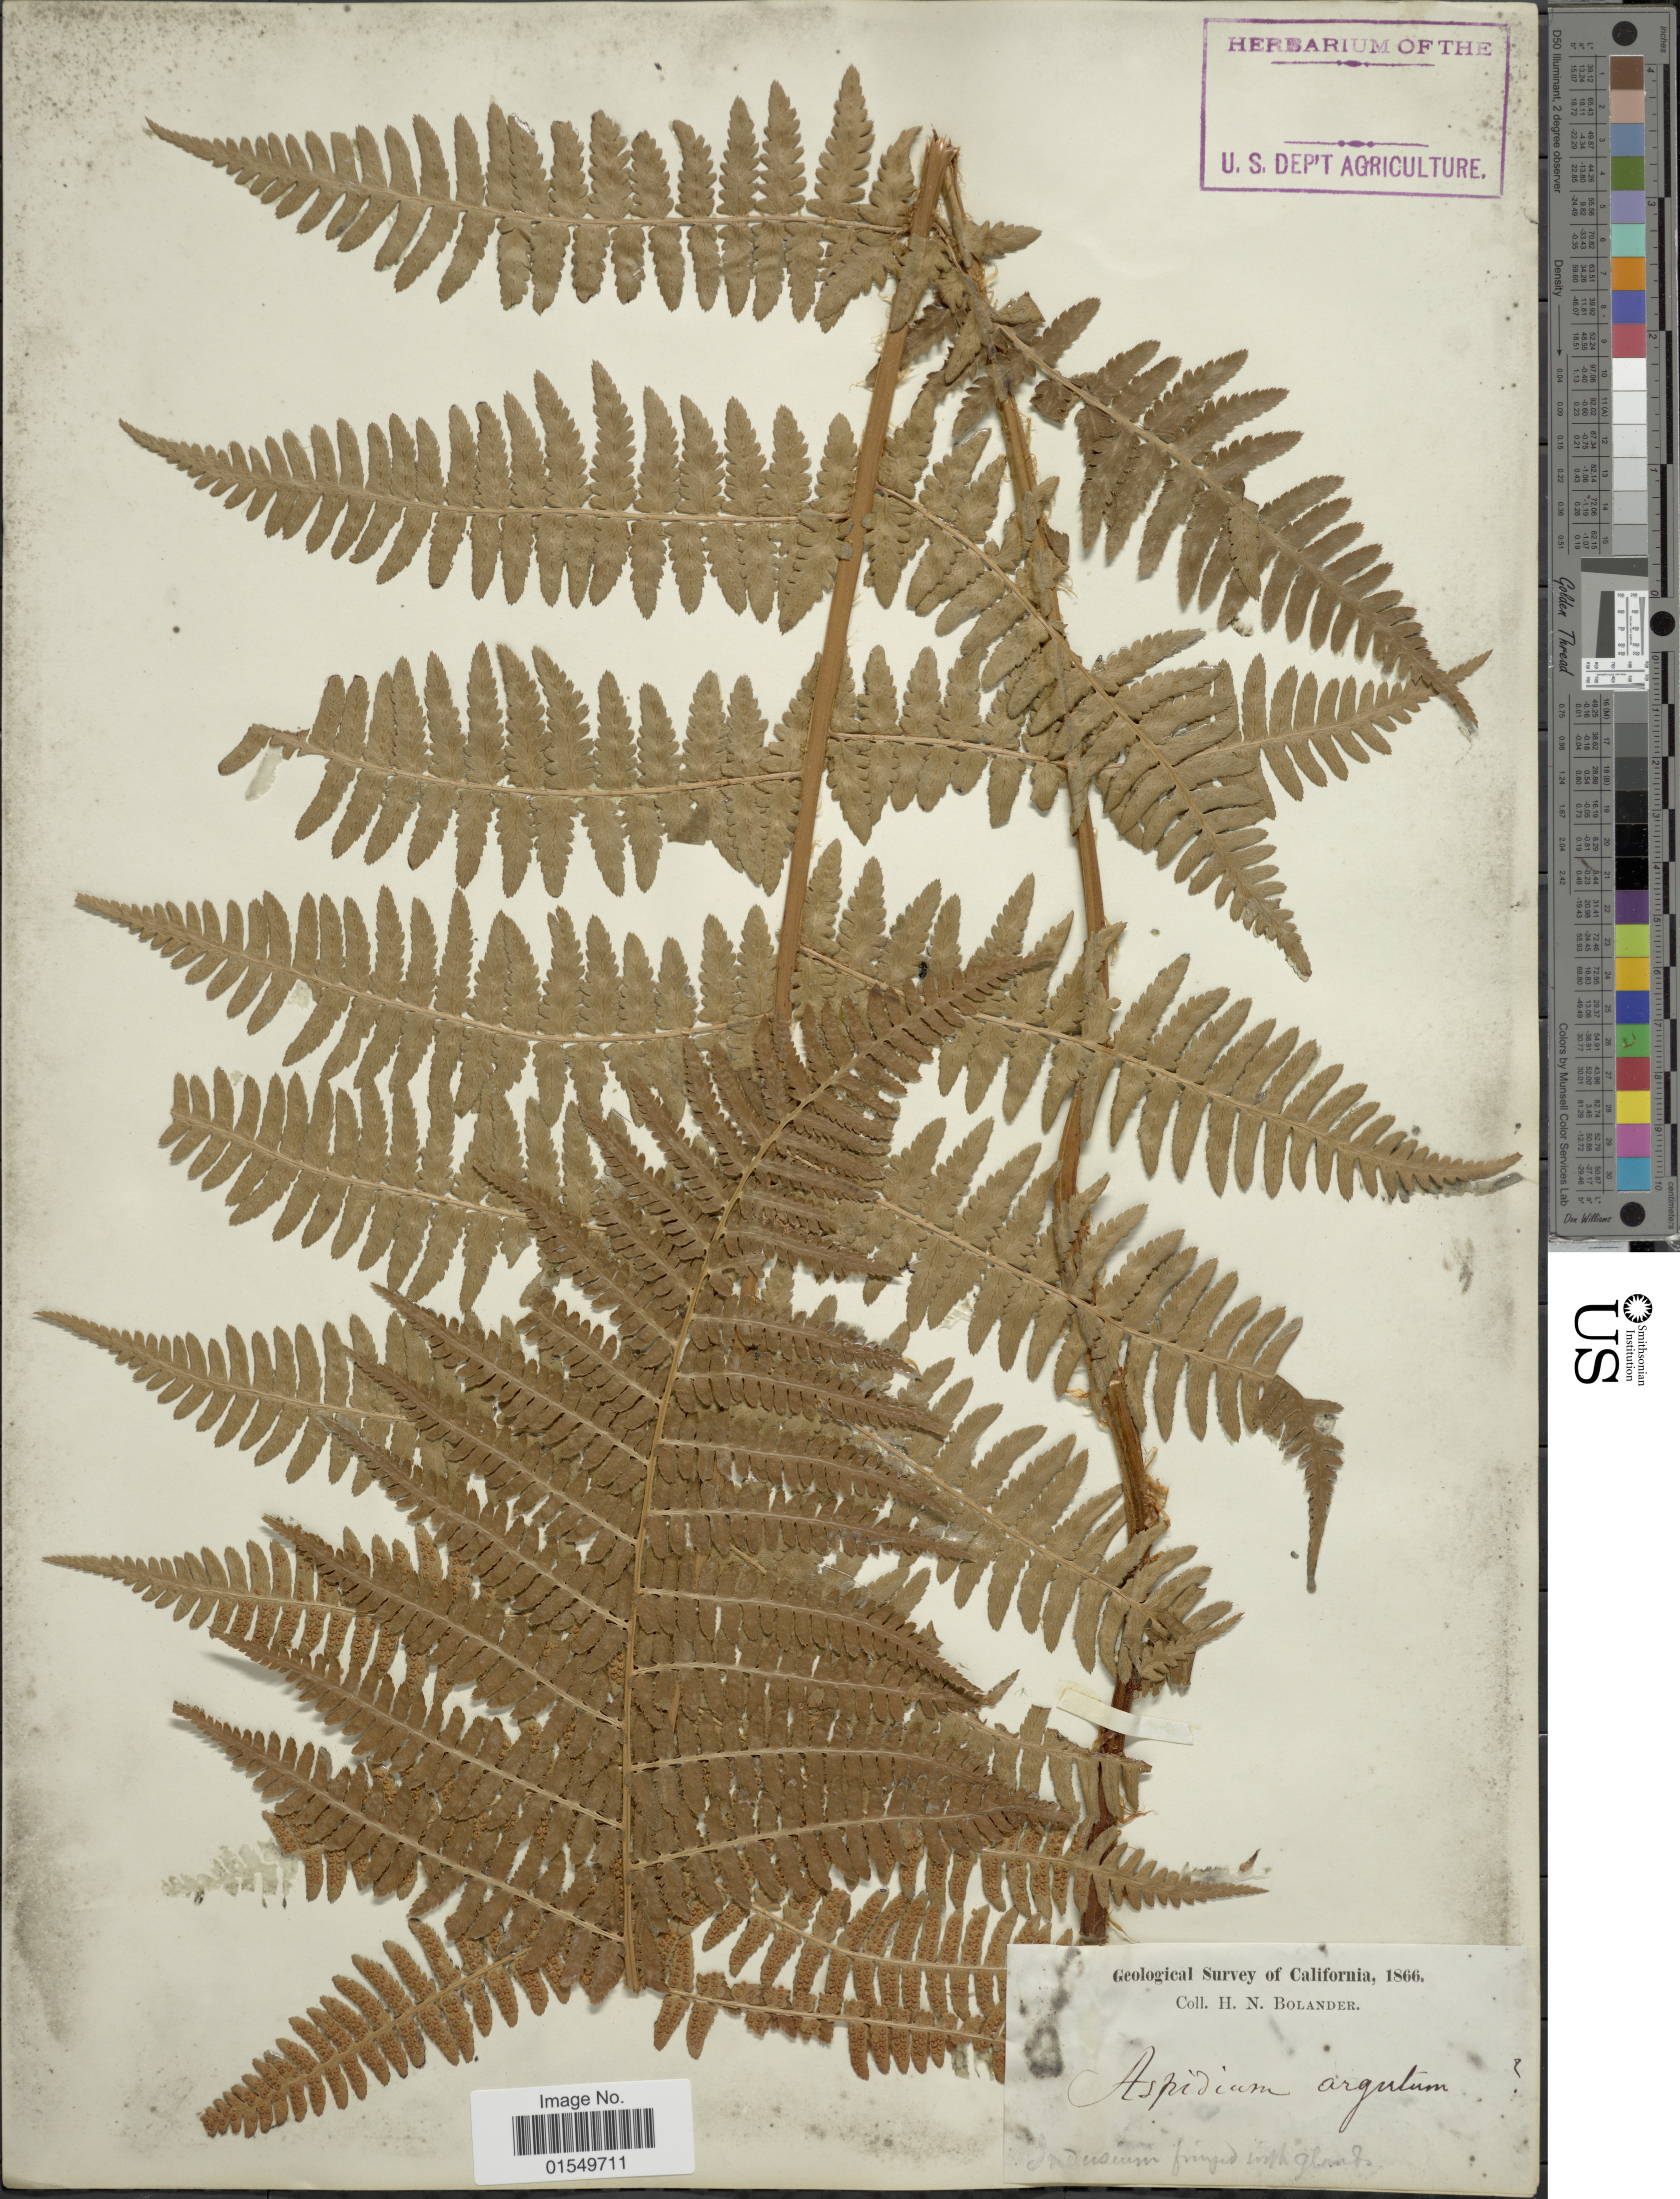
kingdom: Plantae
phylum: Tracheophyta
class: Polypodiopsida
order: Polypodiales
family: Dryopteridaceae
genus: Dryopteris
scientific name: Dryopteris arguta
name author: (Kaulf.) Maxon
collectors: H. Bolander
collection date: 1866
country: United States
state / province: California